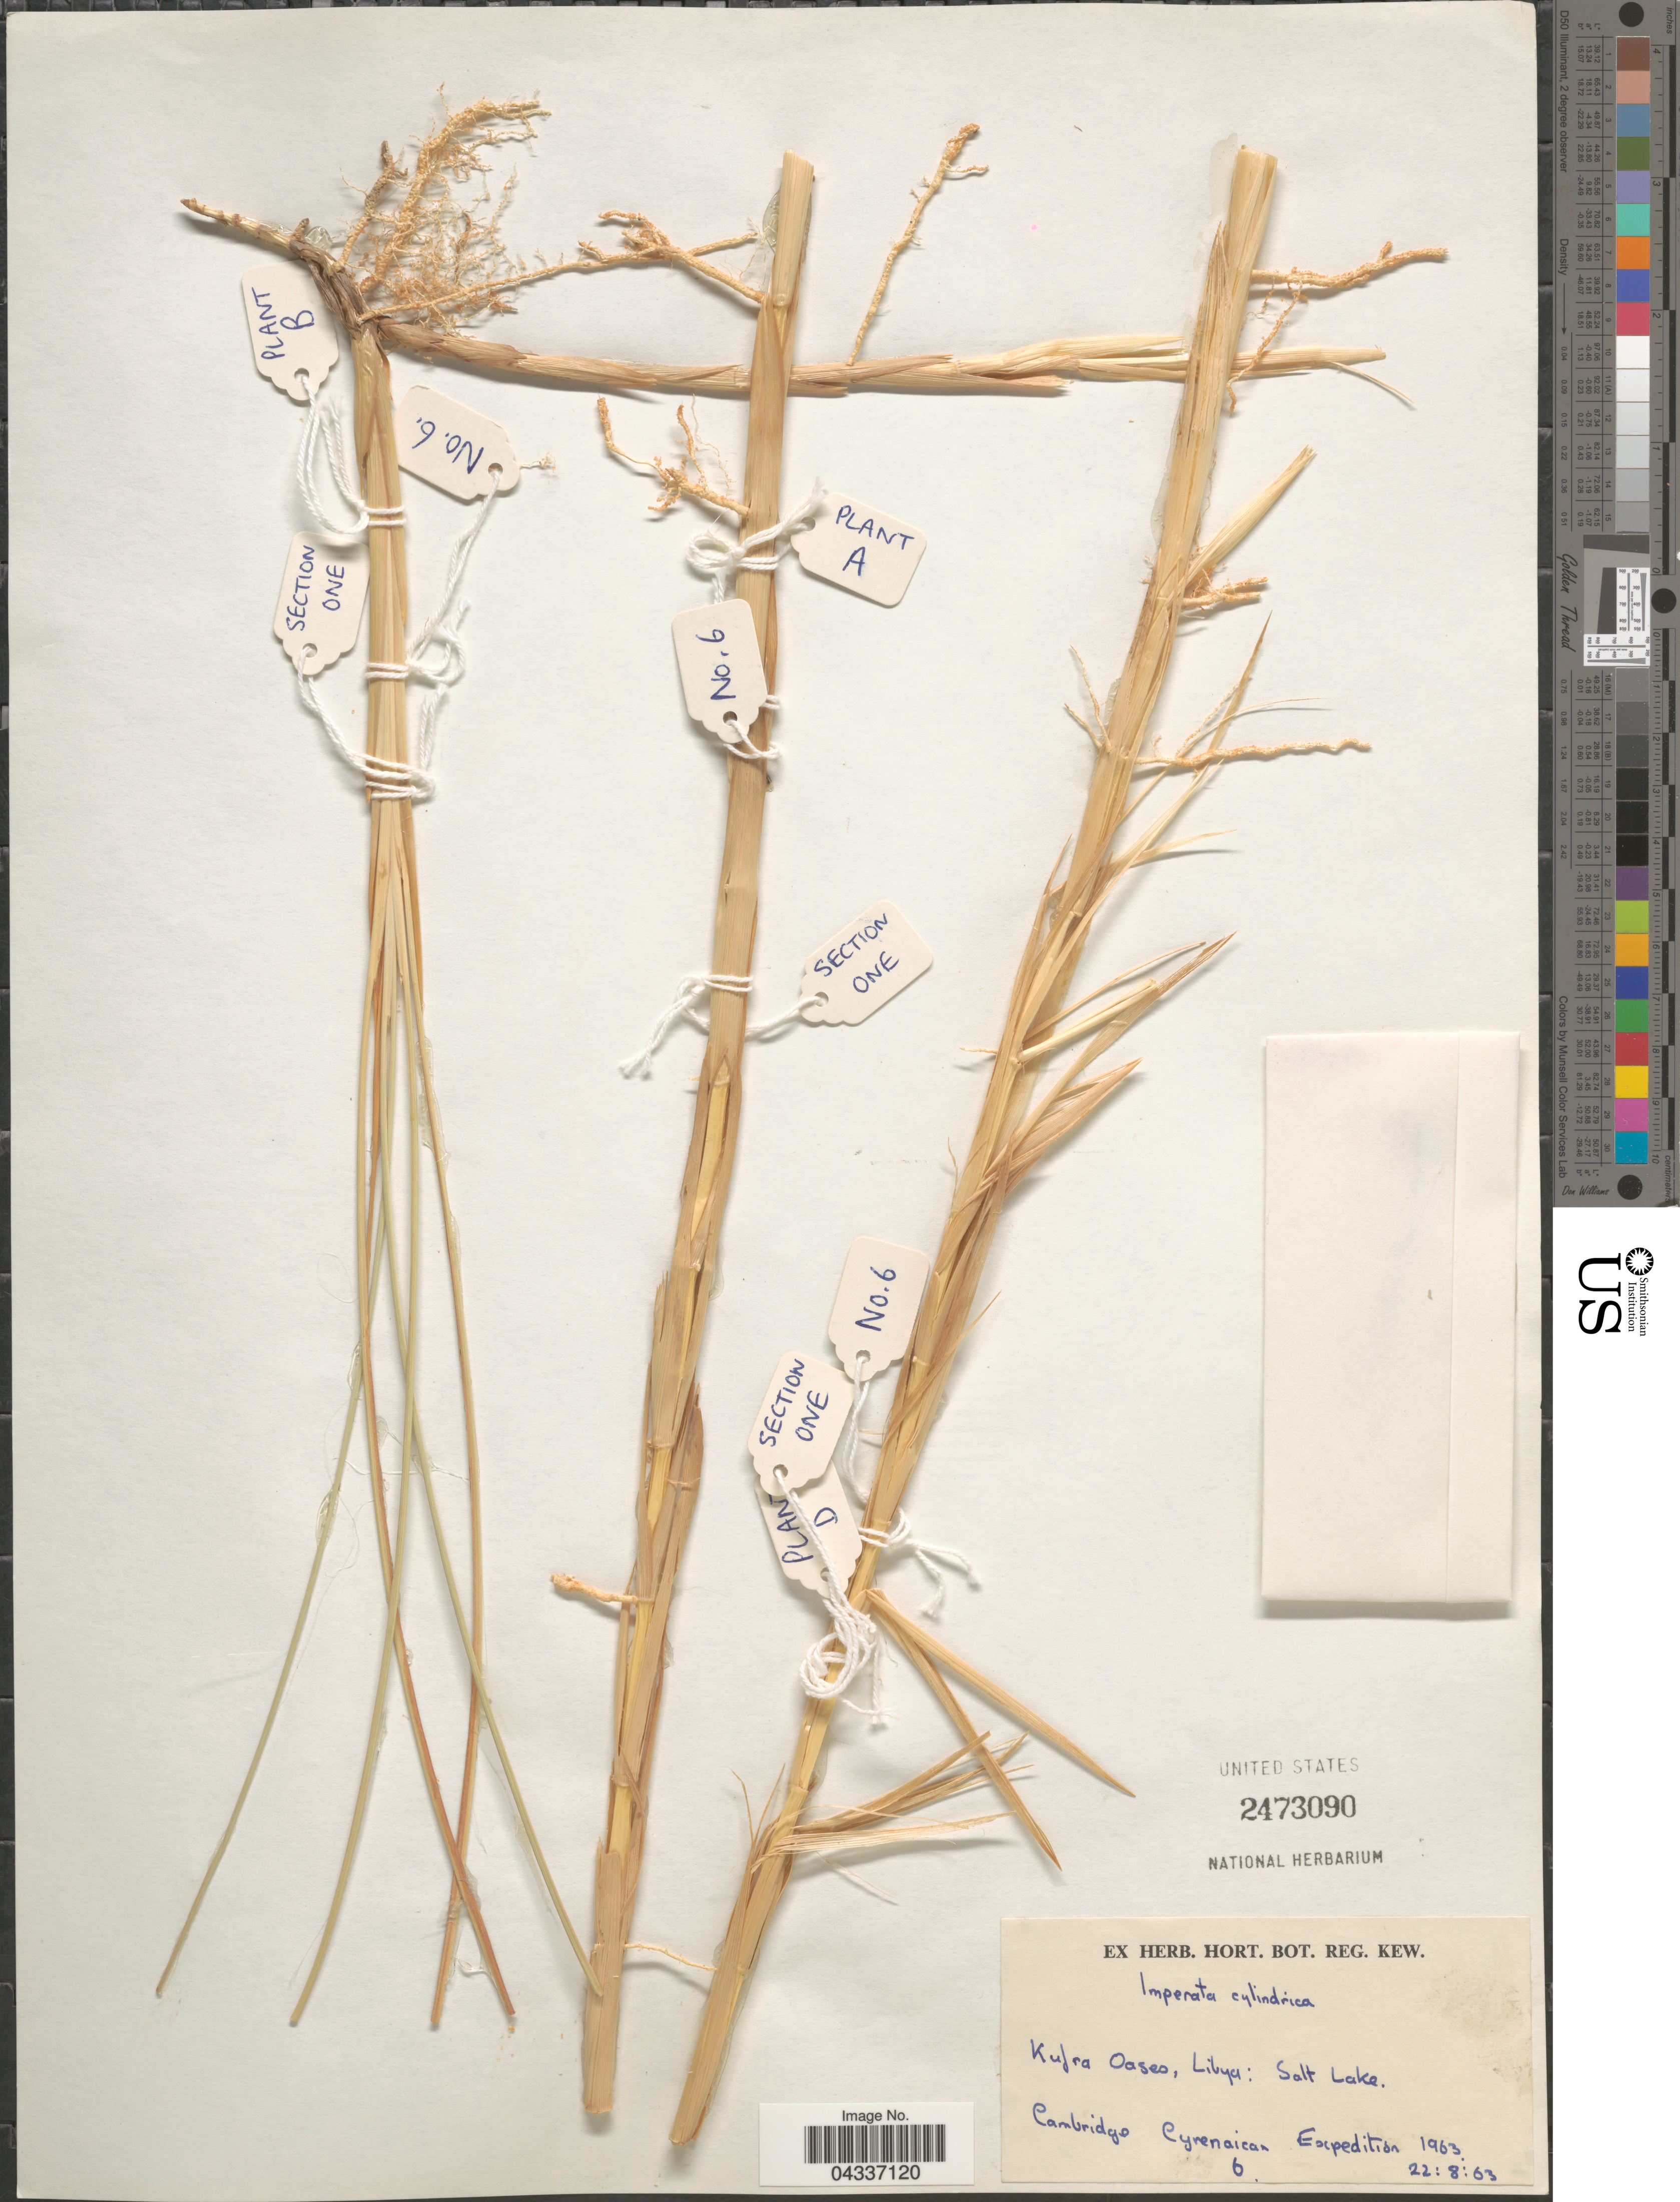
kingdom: Plantae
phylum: Tracheophyta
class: Liliopsida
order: Poales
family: Poaceae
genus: Imperata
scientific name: Imperata cylindrica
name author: (L.) P. Beauv.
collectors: Cambridge Cyrenaica Expedition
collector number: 6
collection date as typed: Transcribed d/m/y: 22/8/63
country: Libya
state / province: Al Kufrah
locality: Kufra Oases: Salt Lake.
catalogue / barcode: US 2473090